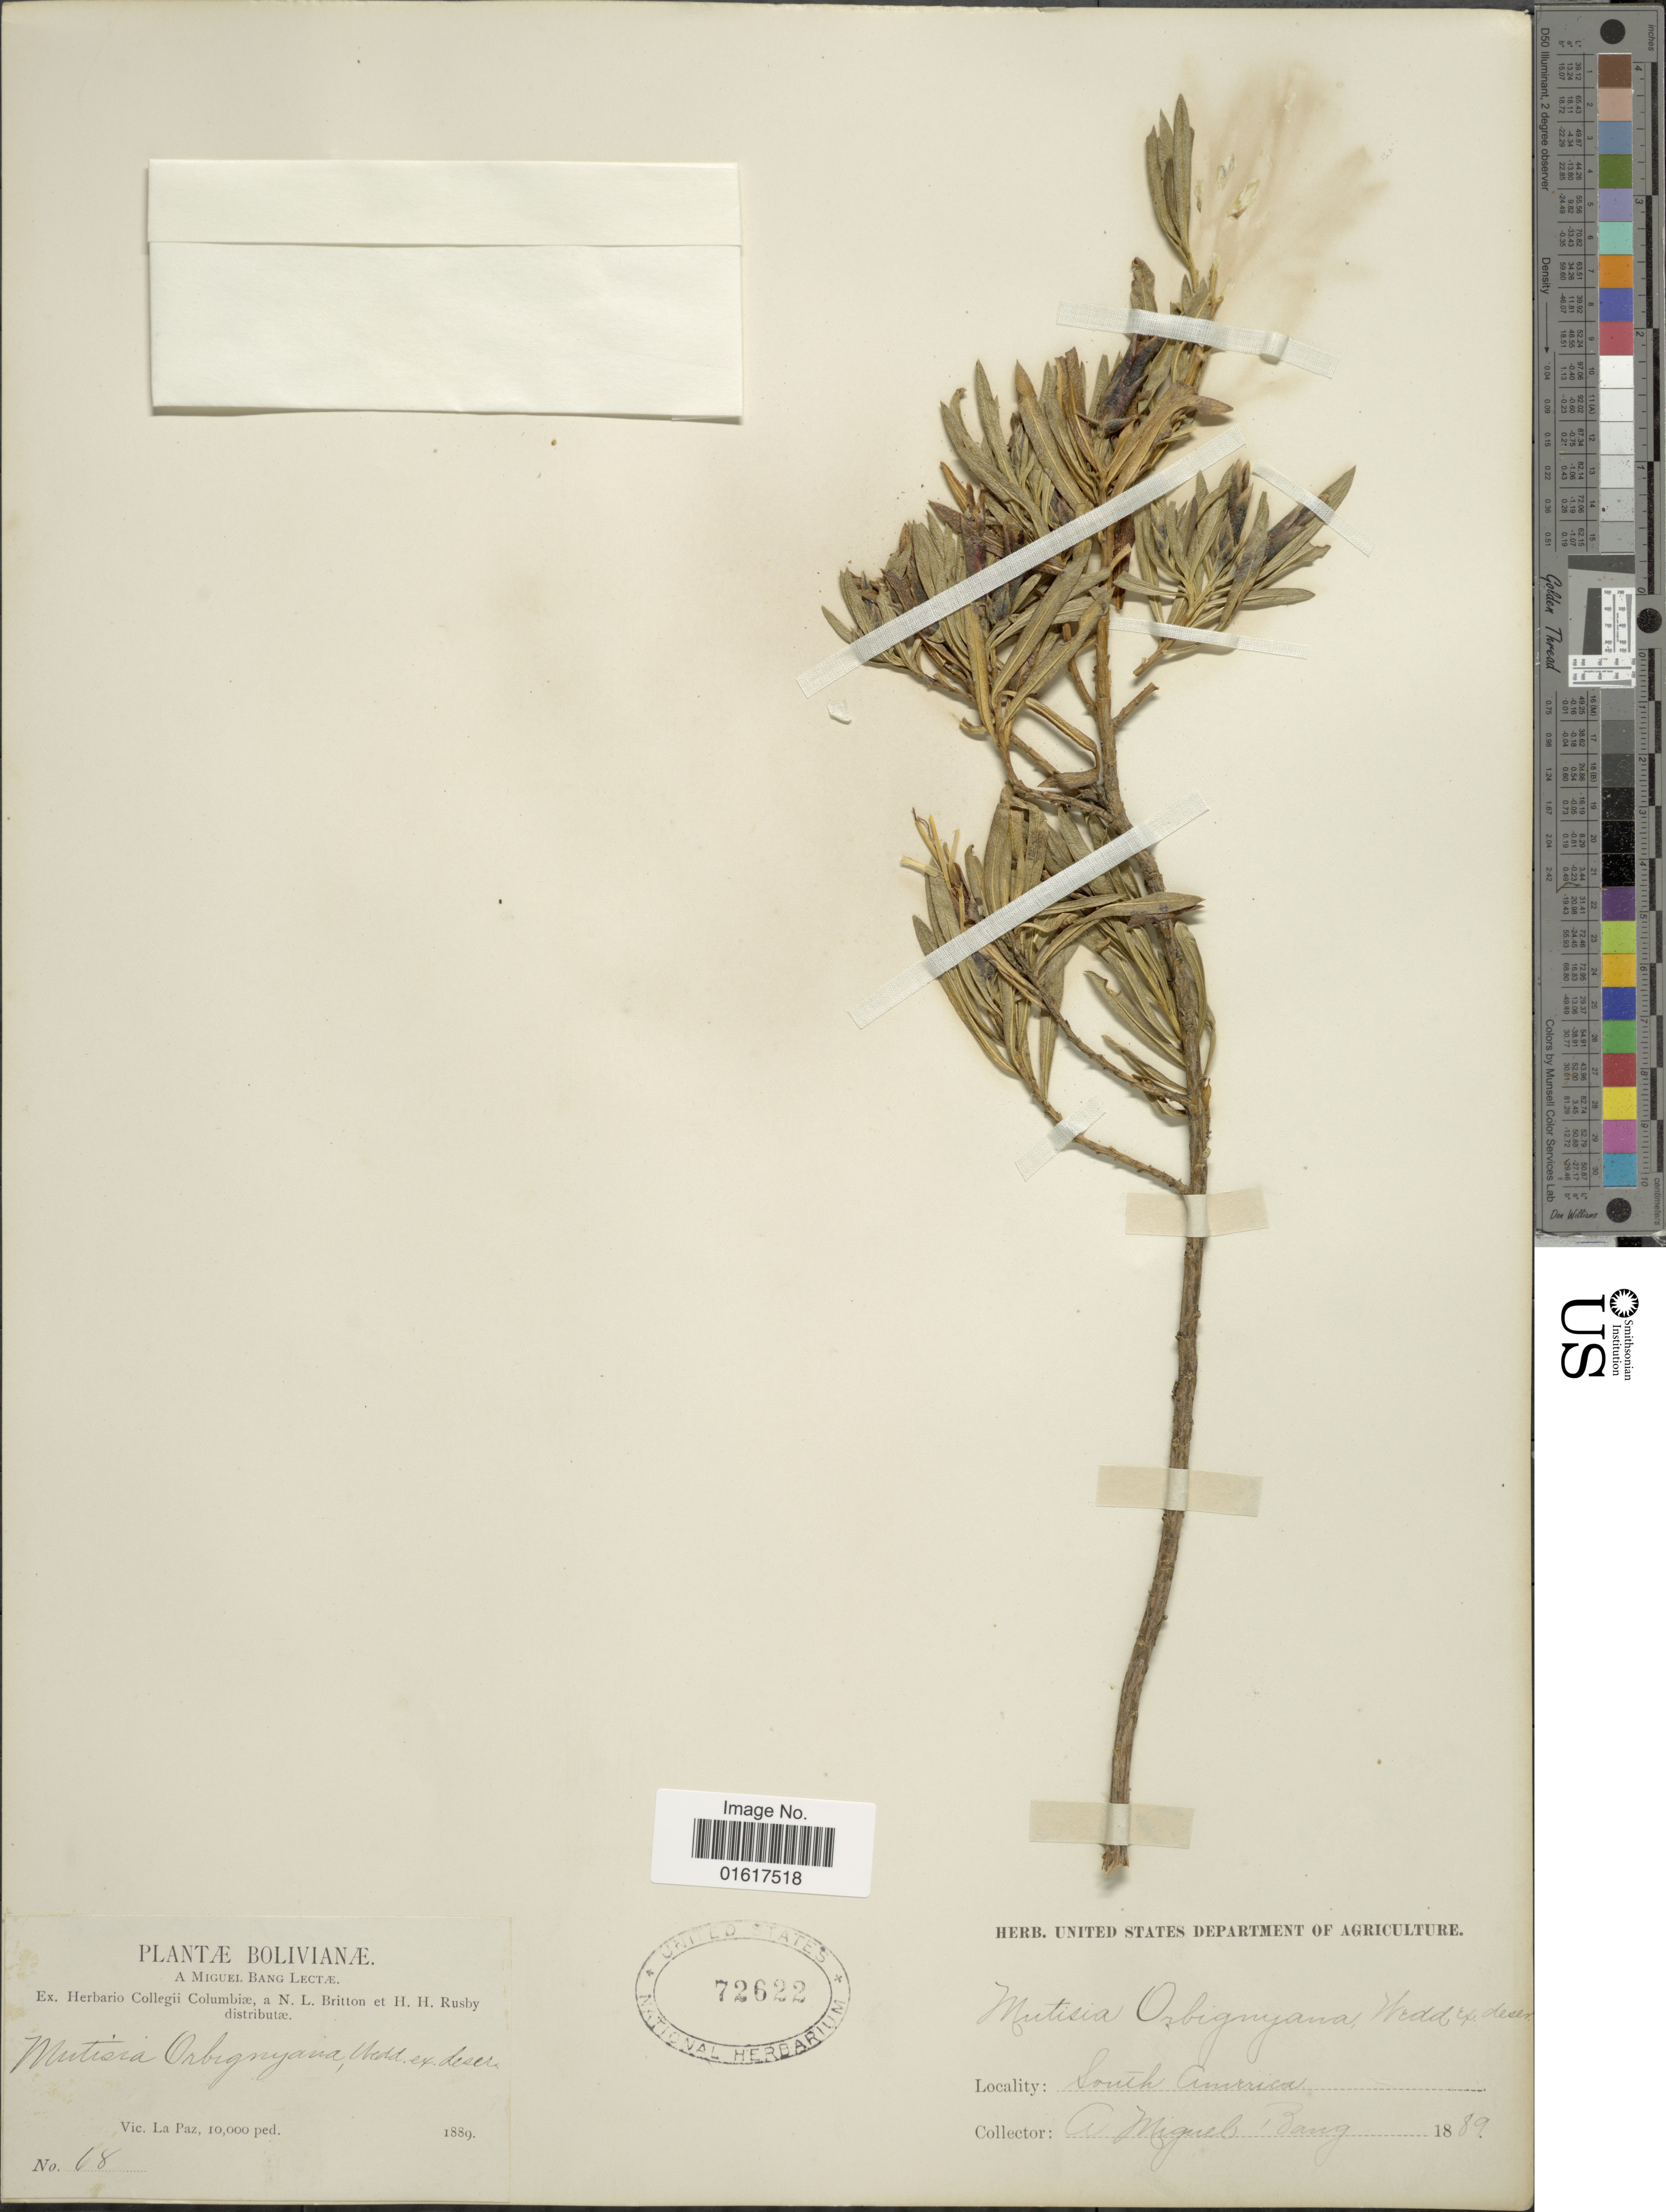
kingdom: Plantae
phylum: Tracheophyta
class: Magnoliopsida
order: Asterales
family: Asteraceae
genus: Mutisia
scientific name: Mutisia orbignyana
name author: Wedd.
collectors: M. Bang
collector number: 68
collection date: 1889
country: Bolivia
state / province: La Paz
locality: Vic. La Paz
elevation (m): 3048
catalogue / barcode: US 72622